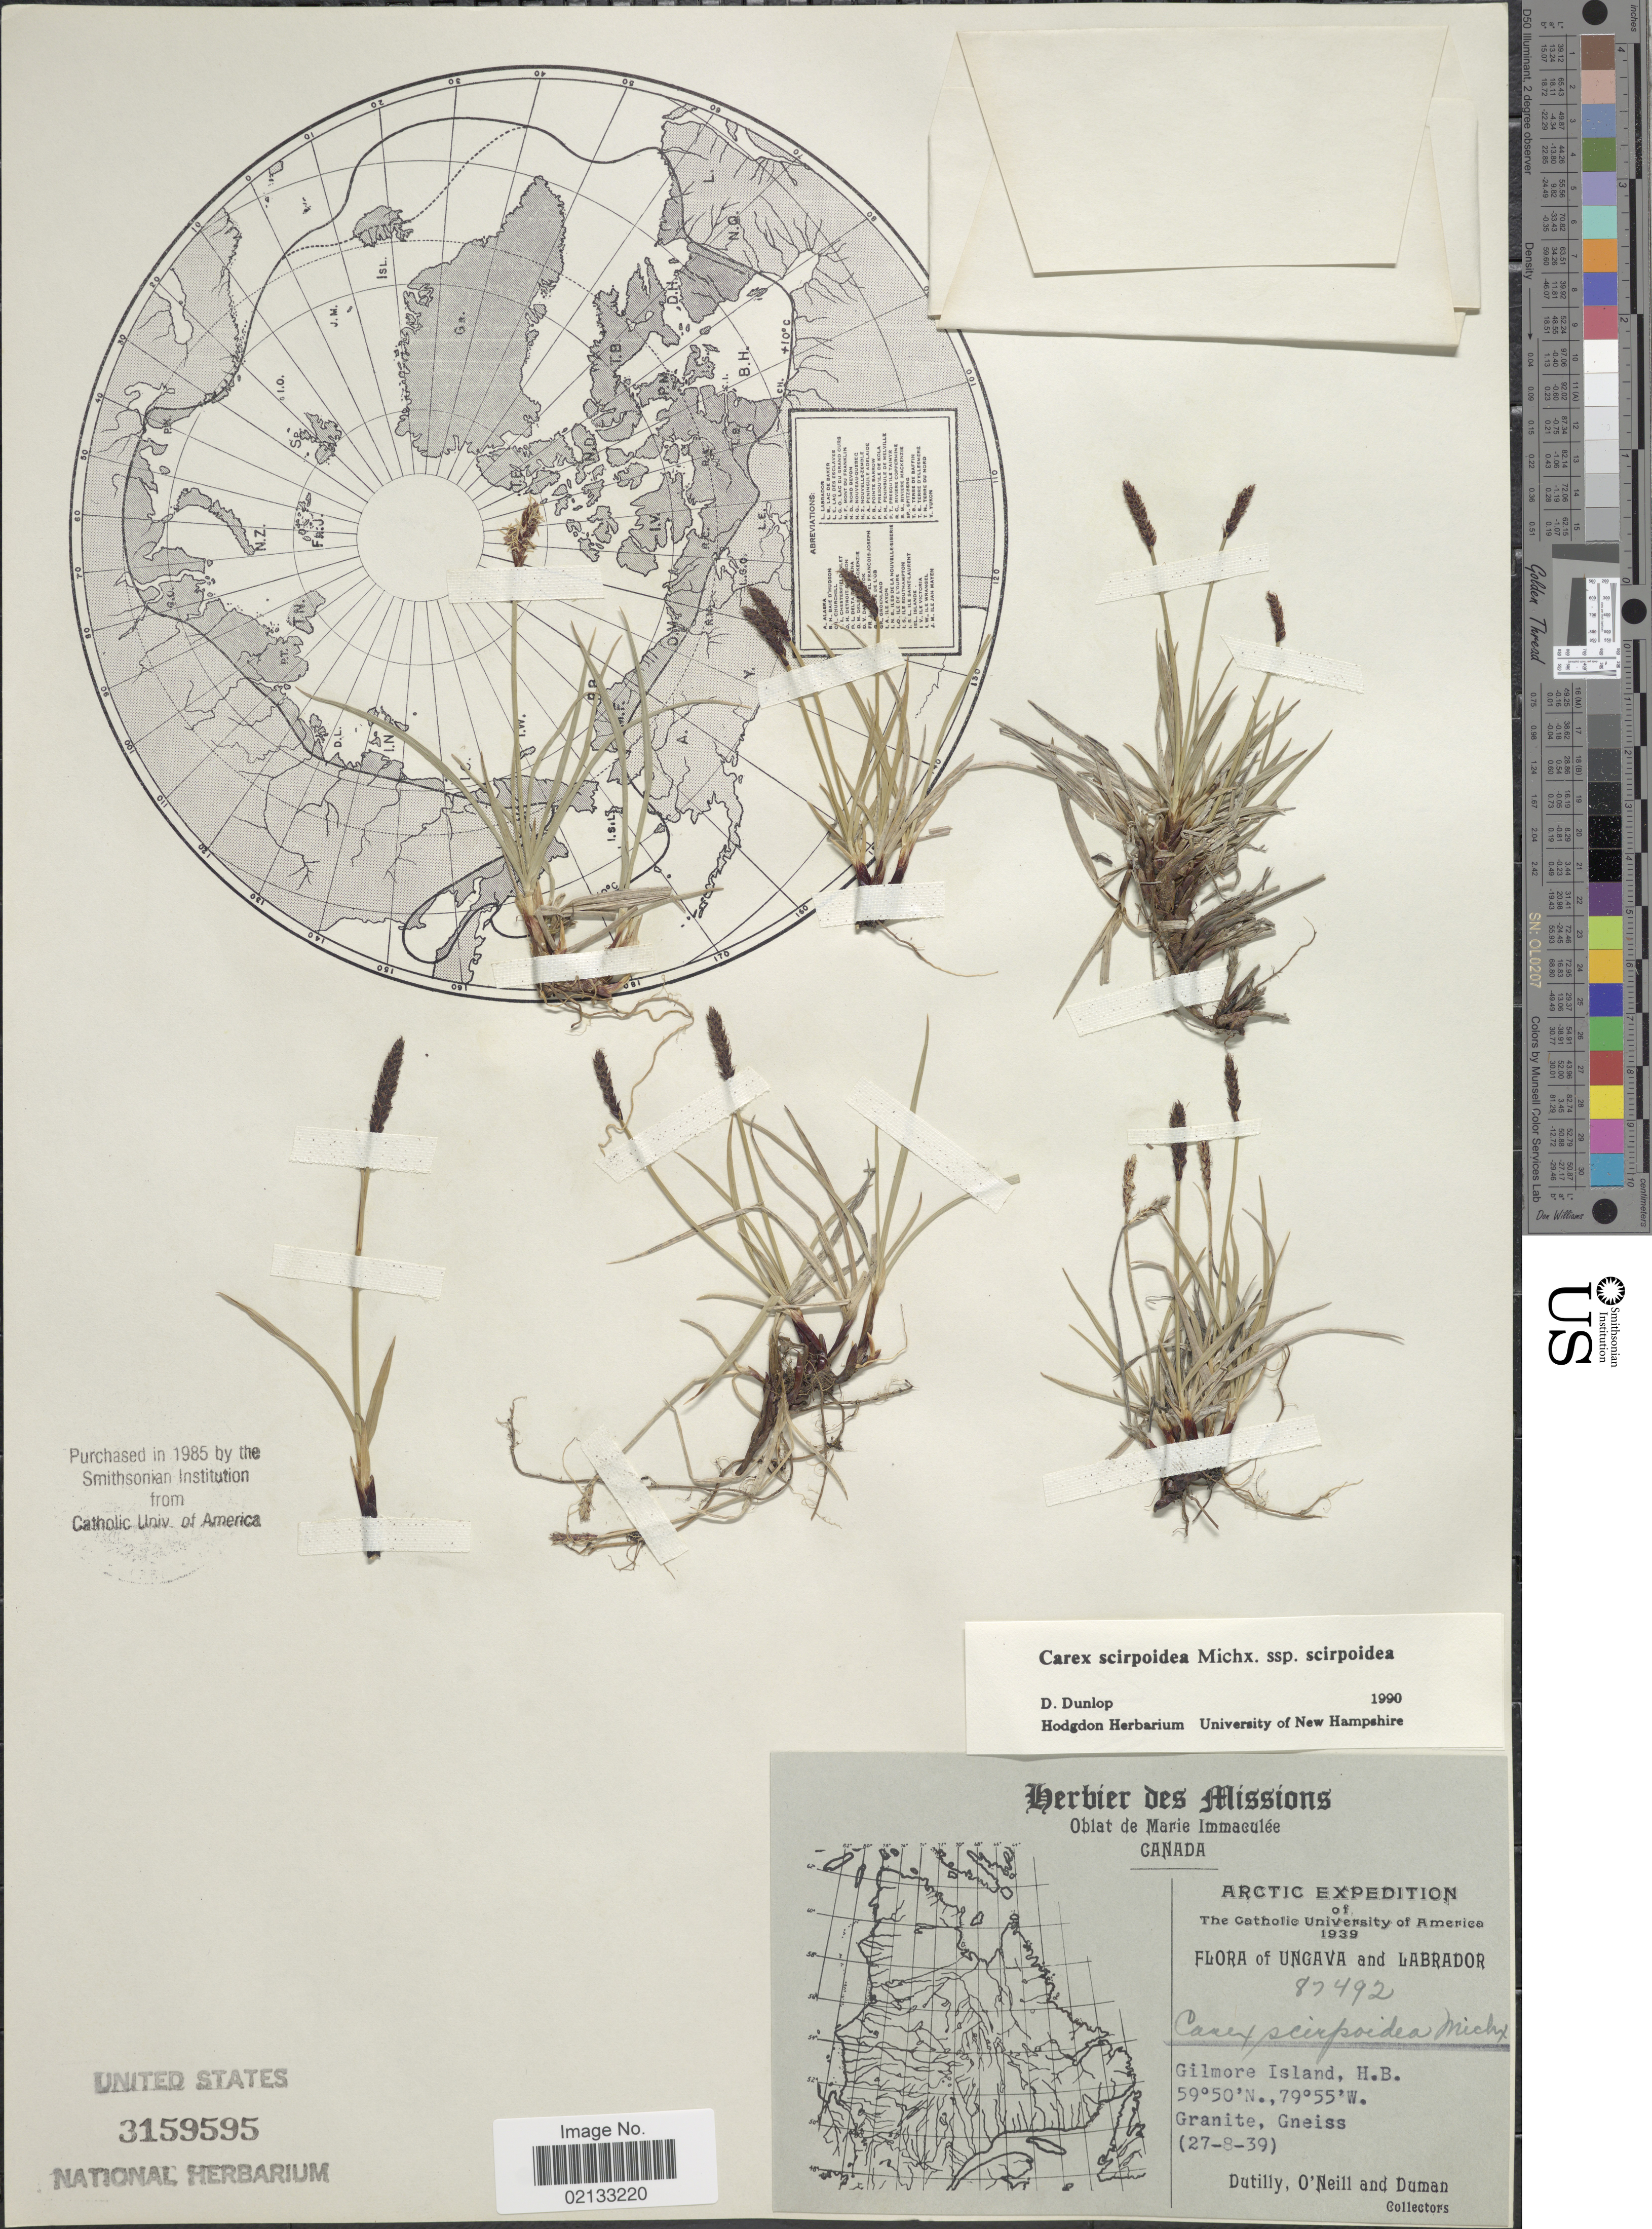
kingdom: Plantae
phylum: Tracheophyta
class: Liliopsida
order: Poales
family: Cyperaceae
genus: Carex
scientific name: Carex scirpoidea subsp. scirpoidea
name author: Michx.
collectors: -. Dutilly, O' Neill & -. Duman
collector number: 87492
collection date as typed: Transcribed d/m/y: 27/8/39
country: Canada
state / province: Newfoundland and Labrador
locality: Arctic. Ungava and Labrador. Gilmore Island, H.B.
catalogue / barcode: US 3159595